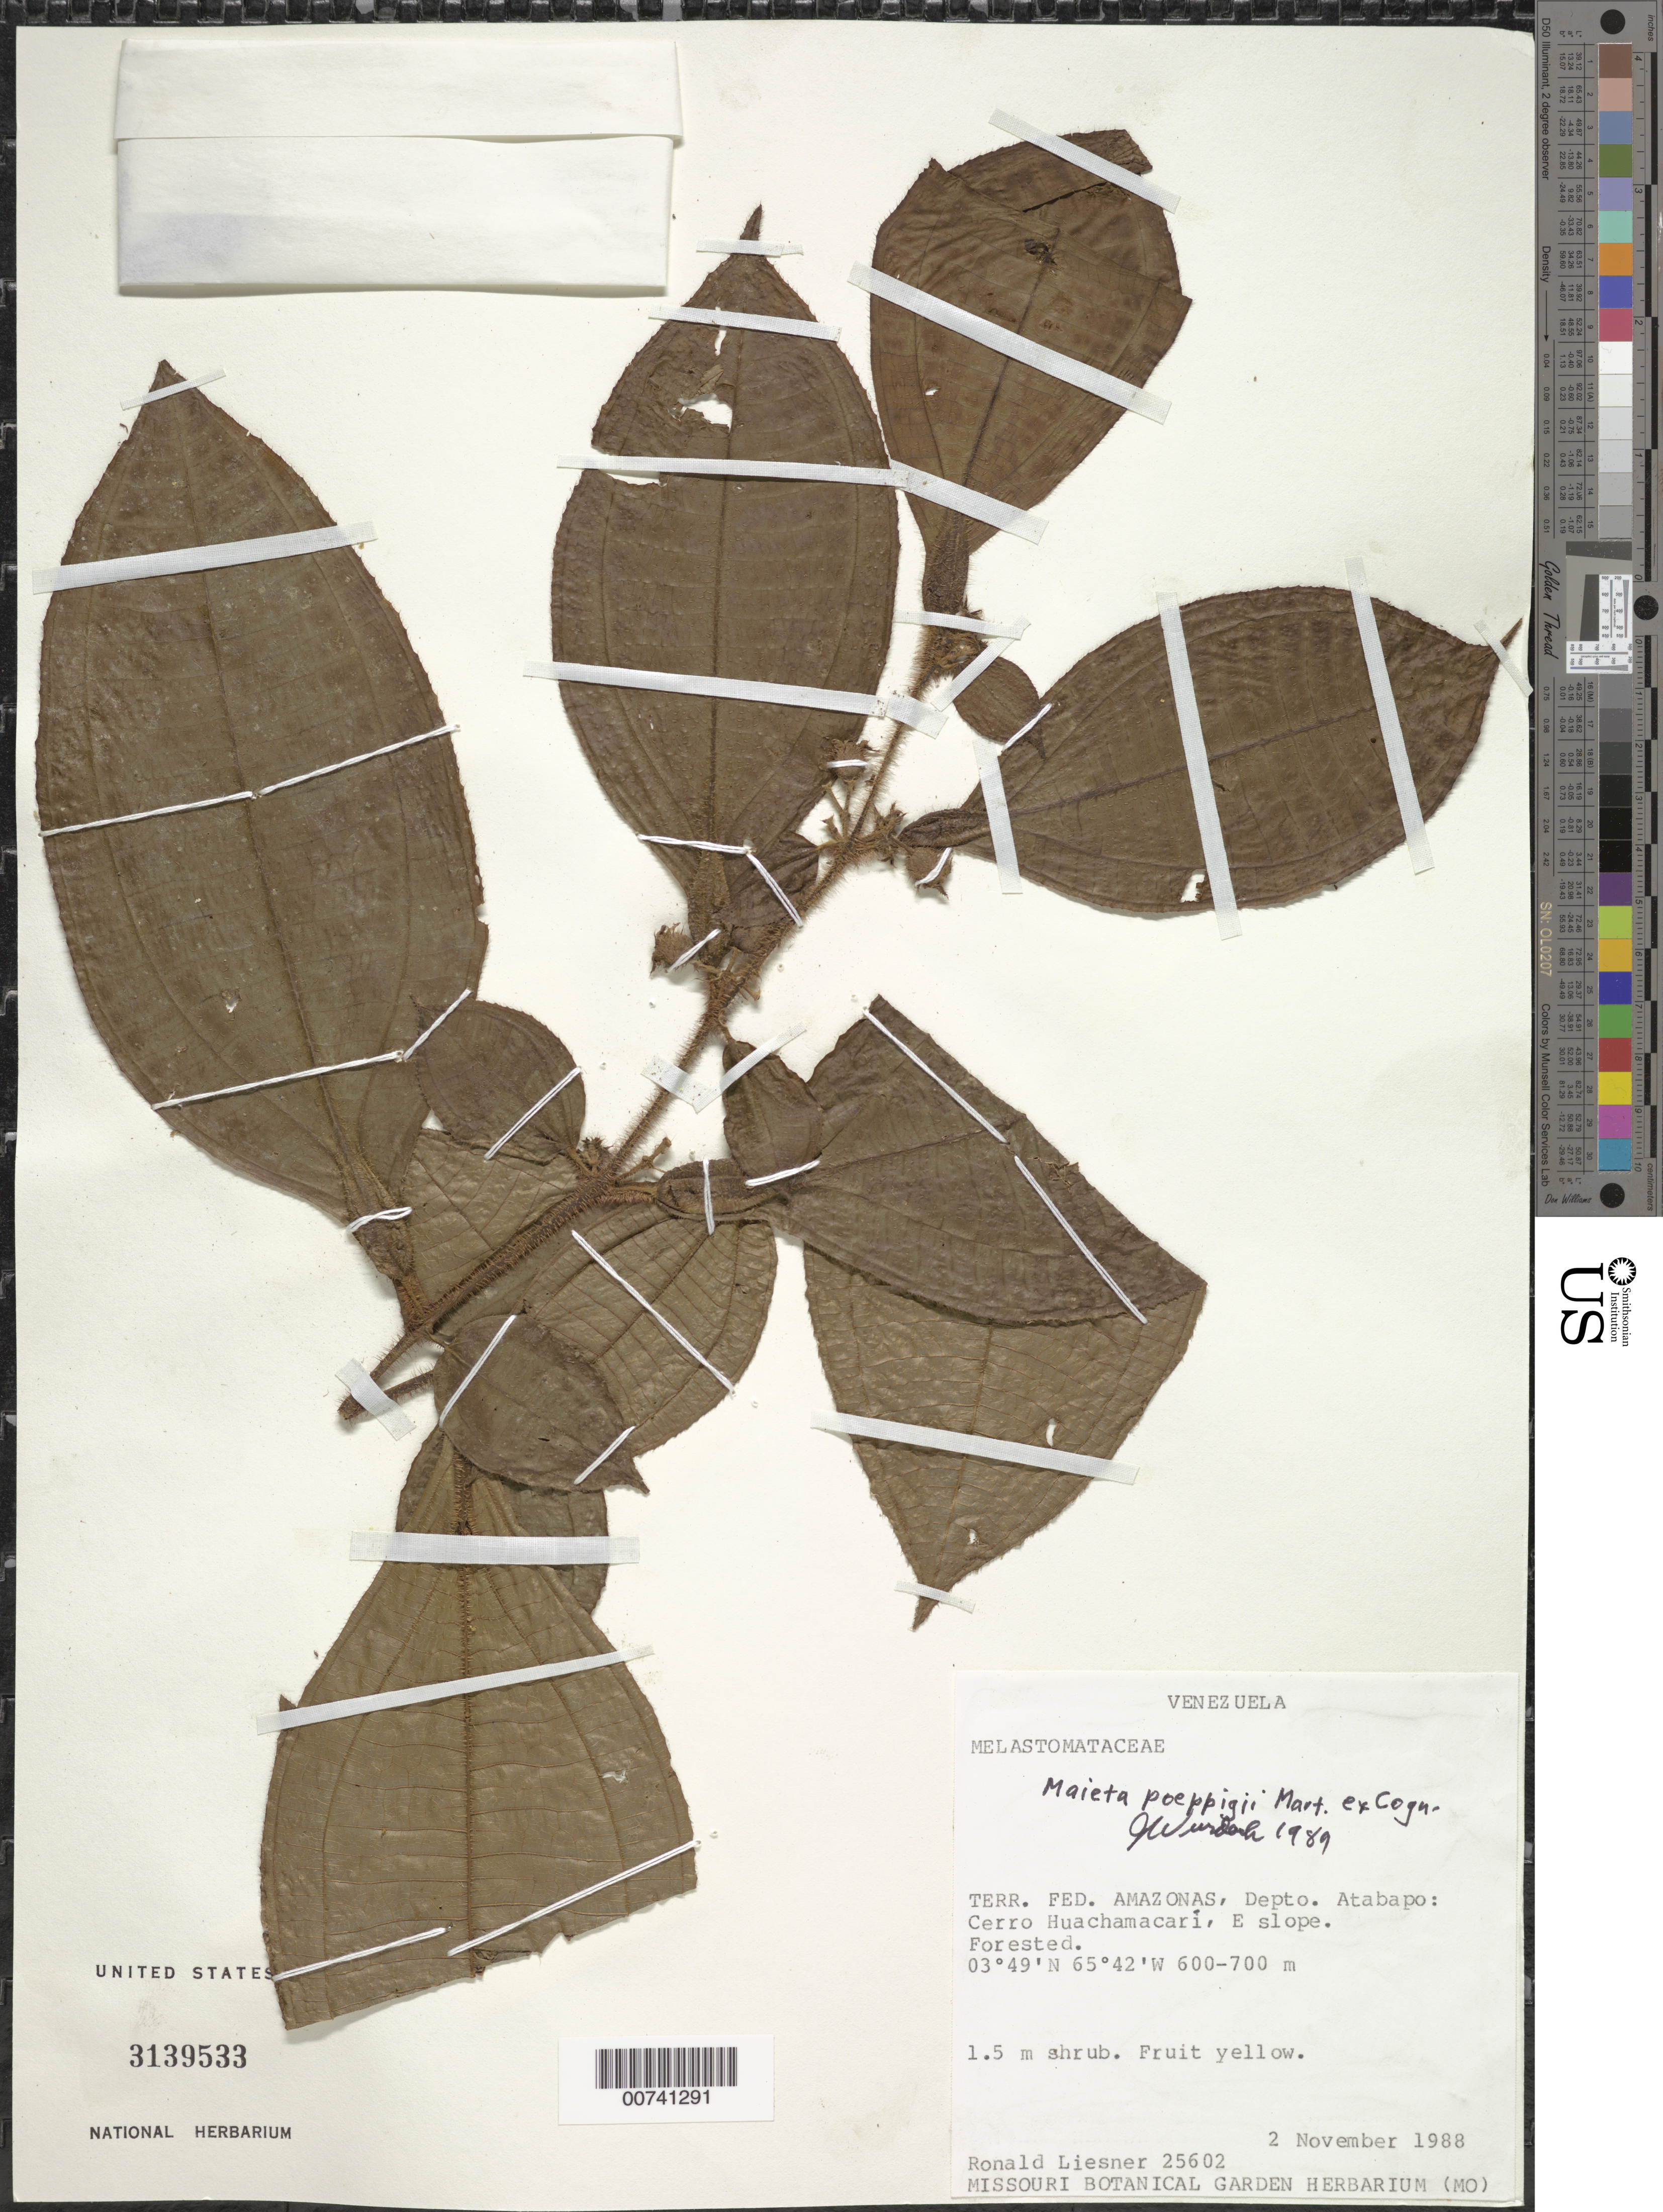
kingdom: Plantae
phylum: Tracheophyta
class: Magnoliopsida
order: Myrtales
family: Melastomataceae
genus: Maieta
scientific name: Maieta neblinensis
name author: Wurdack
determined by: Wurdack, John J., (US), US (UNITED STATES)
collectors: R. L. Liesner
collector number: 25602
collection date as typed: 2-Nov-88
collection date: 1988-11-02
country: Venezuela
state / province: Amazonas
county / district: Atabapo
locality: Cerro Huachamacari, E slope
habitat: Forested E slope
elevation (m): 600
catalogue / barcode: US 3139533